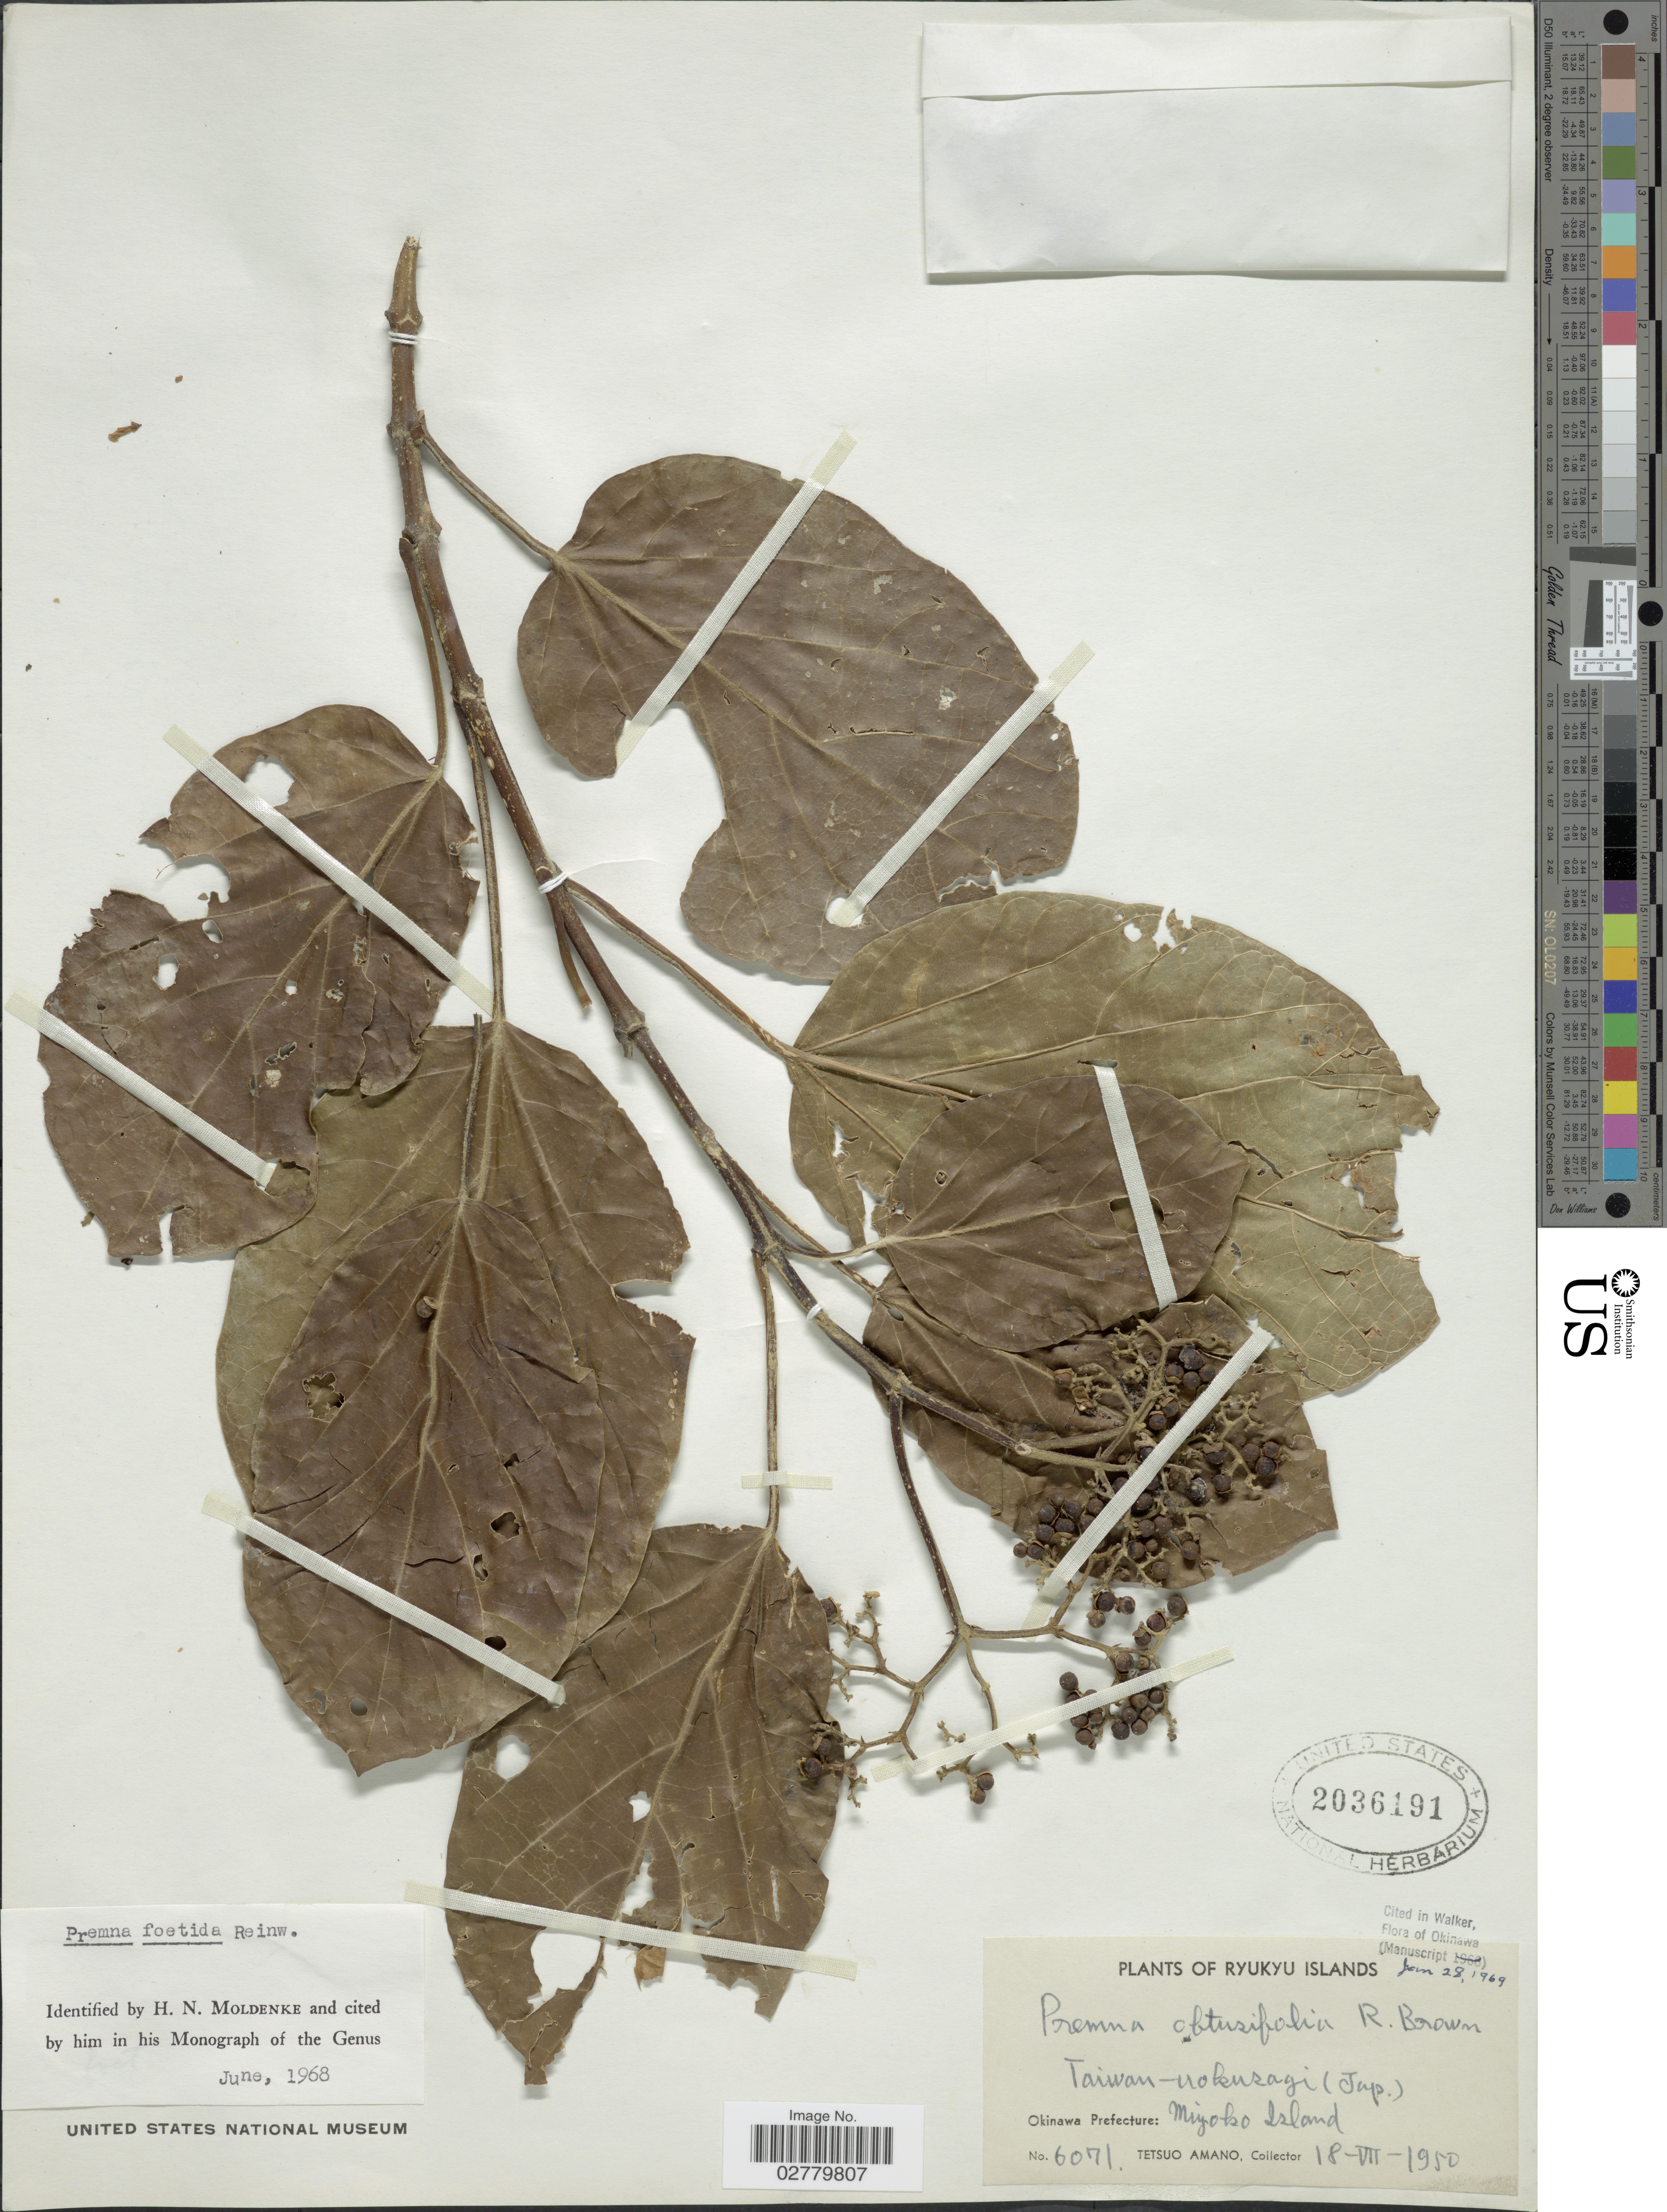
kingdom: Plantae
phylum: Tracheophyta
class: Magnoliopsida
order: Lamiales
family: Lamiaceae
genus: Premna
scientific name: Premna obtusifolia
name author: R. Br.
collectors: T. Amano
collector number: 6071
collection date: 1950-07-18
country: Japan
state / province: Okinawa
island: Miyako Island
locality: Ryukyu Islands. Taiwan-uokuzagi (Jap.) [unsure placement] Okinawa Prefecture: Miyoko Island.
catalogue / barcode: US 2036191